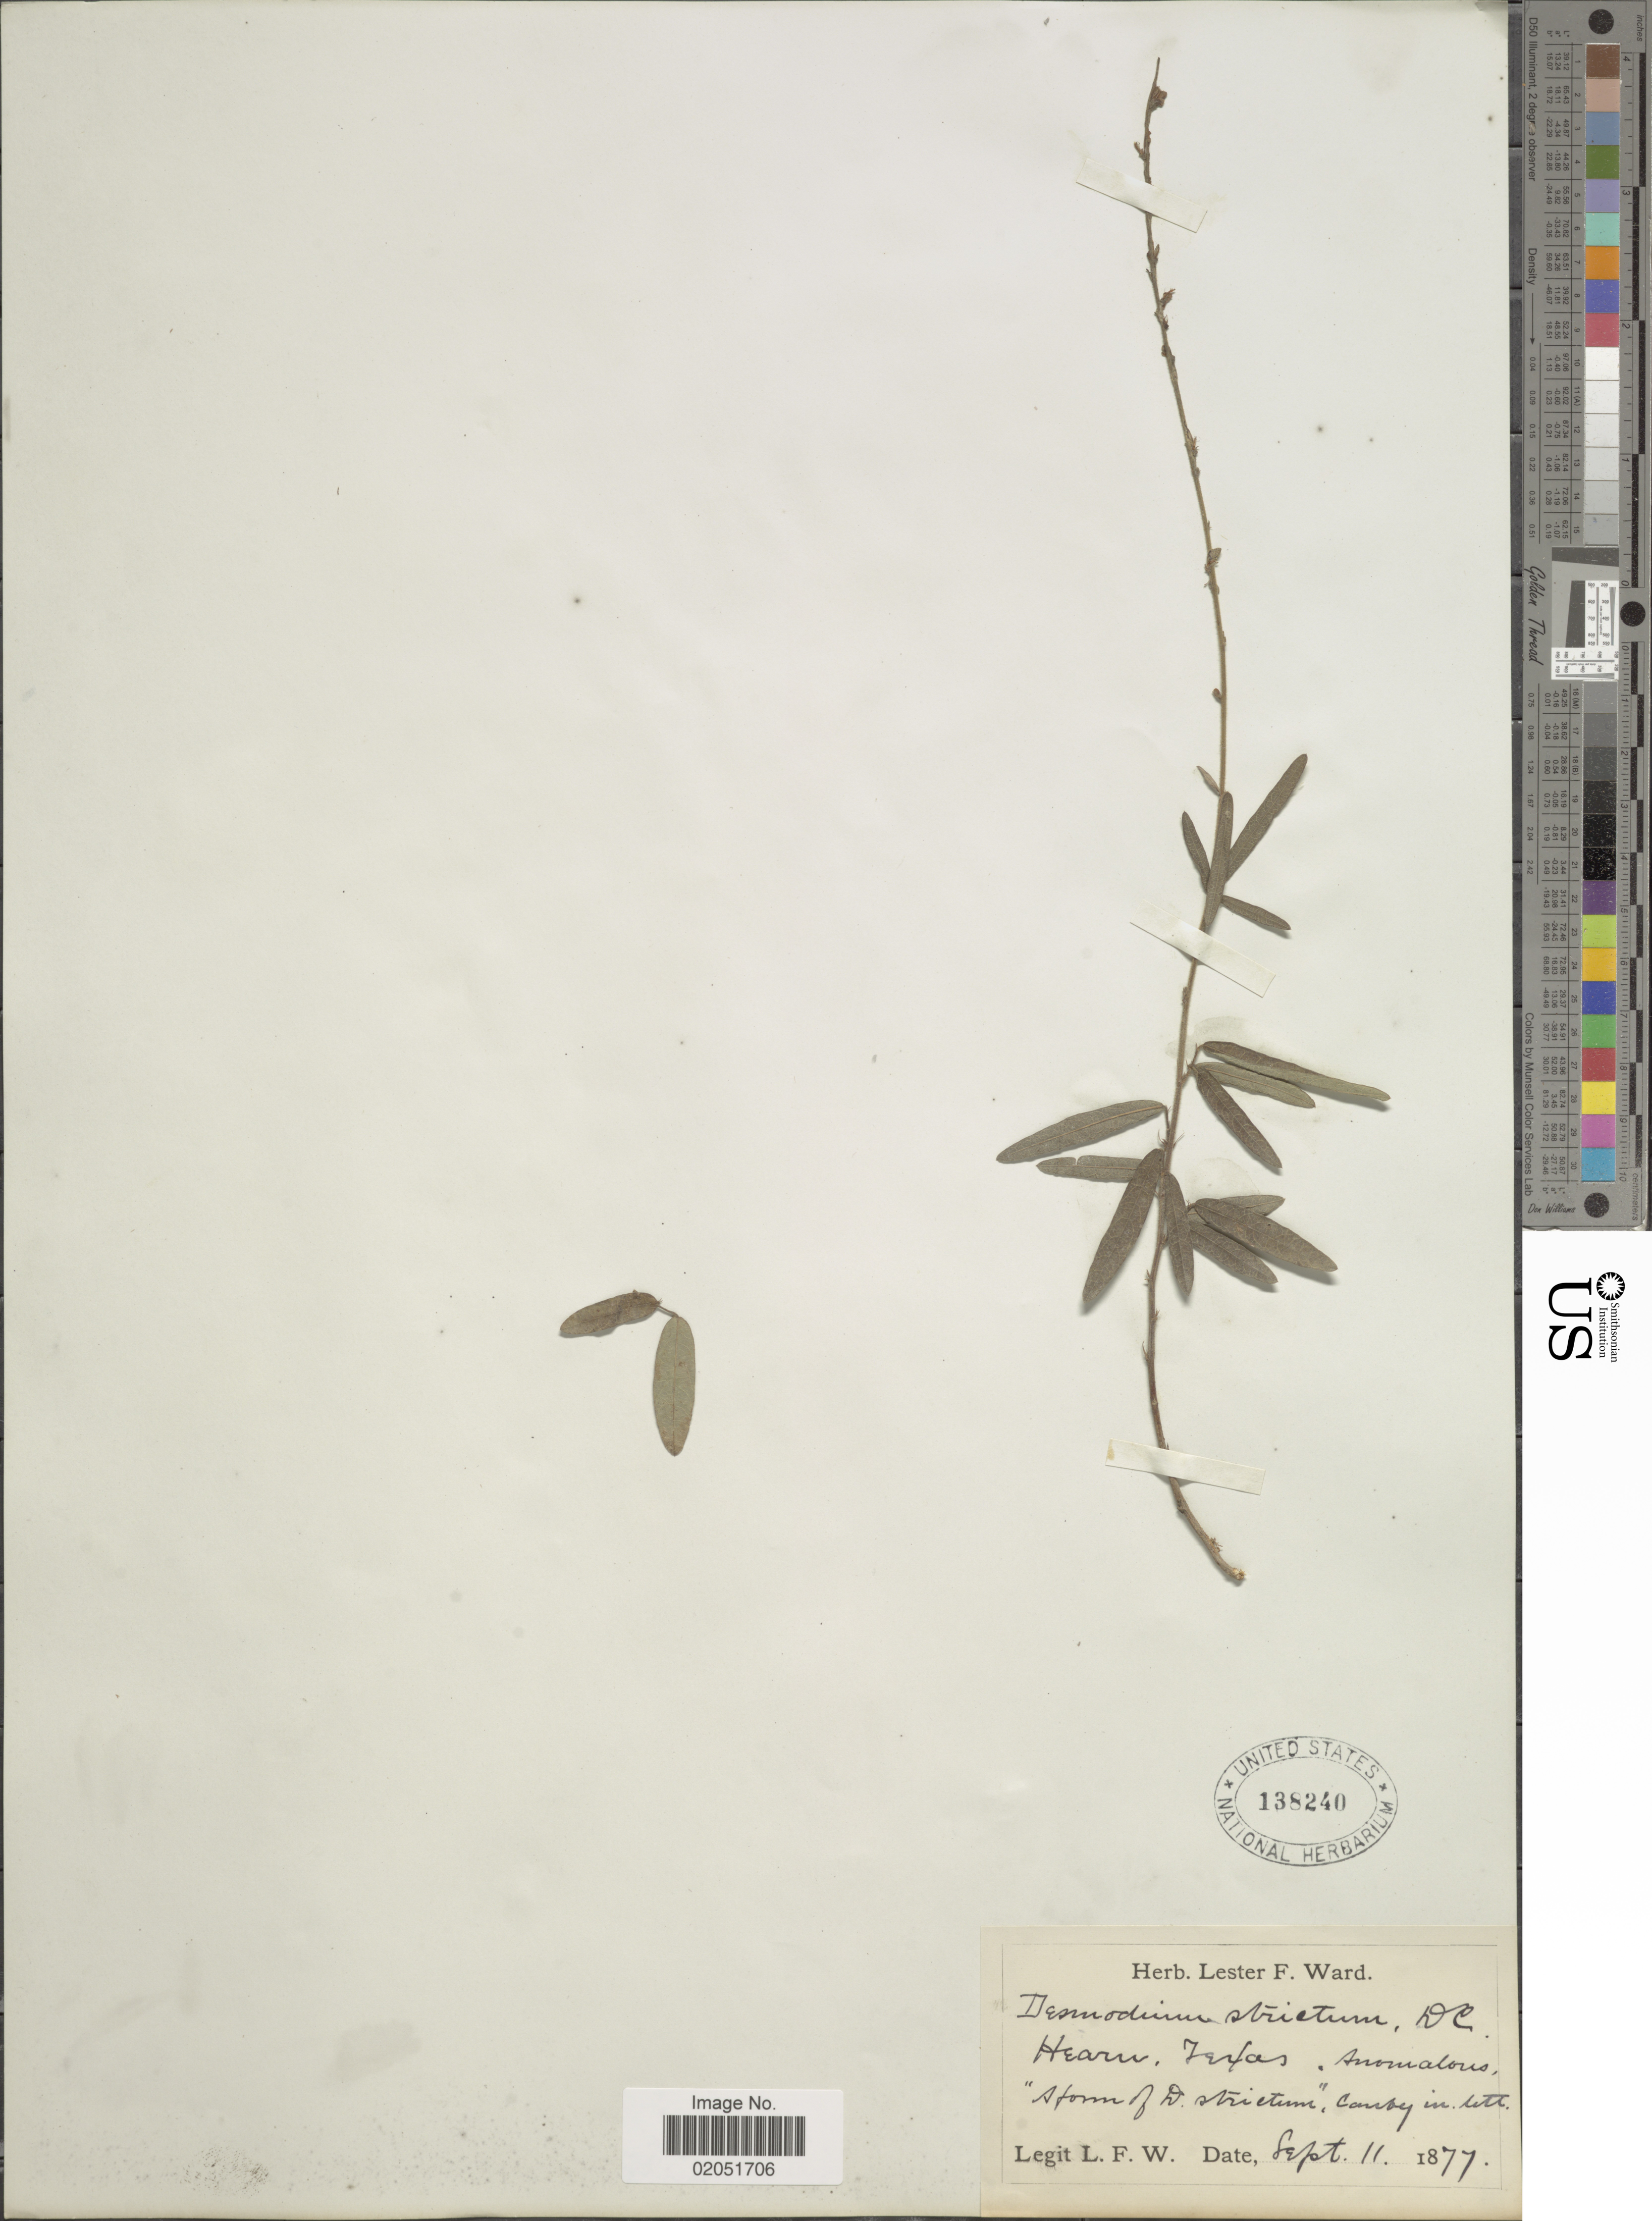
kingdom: Plantae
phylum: Tracheophyta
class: Magnoliopsida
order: Fabales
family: Fabaceae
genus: Desmodium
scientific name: Desmodium strictum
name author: (Pursh) DC.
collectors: L. F. Ward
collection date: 1877-09-11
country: United States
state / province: Texas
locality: Hearn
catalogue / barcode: US 138240